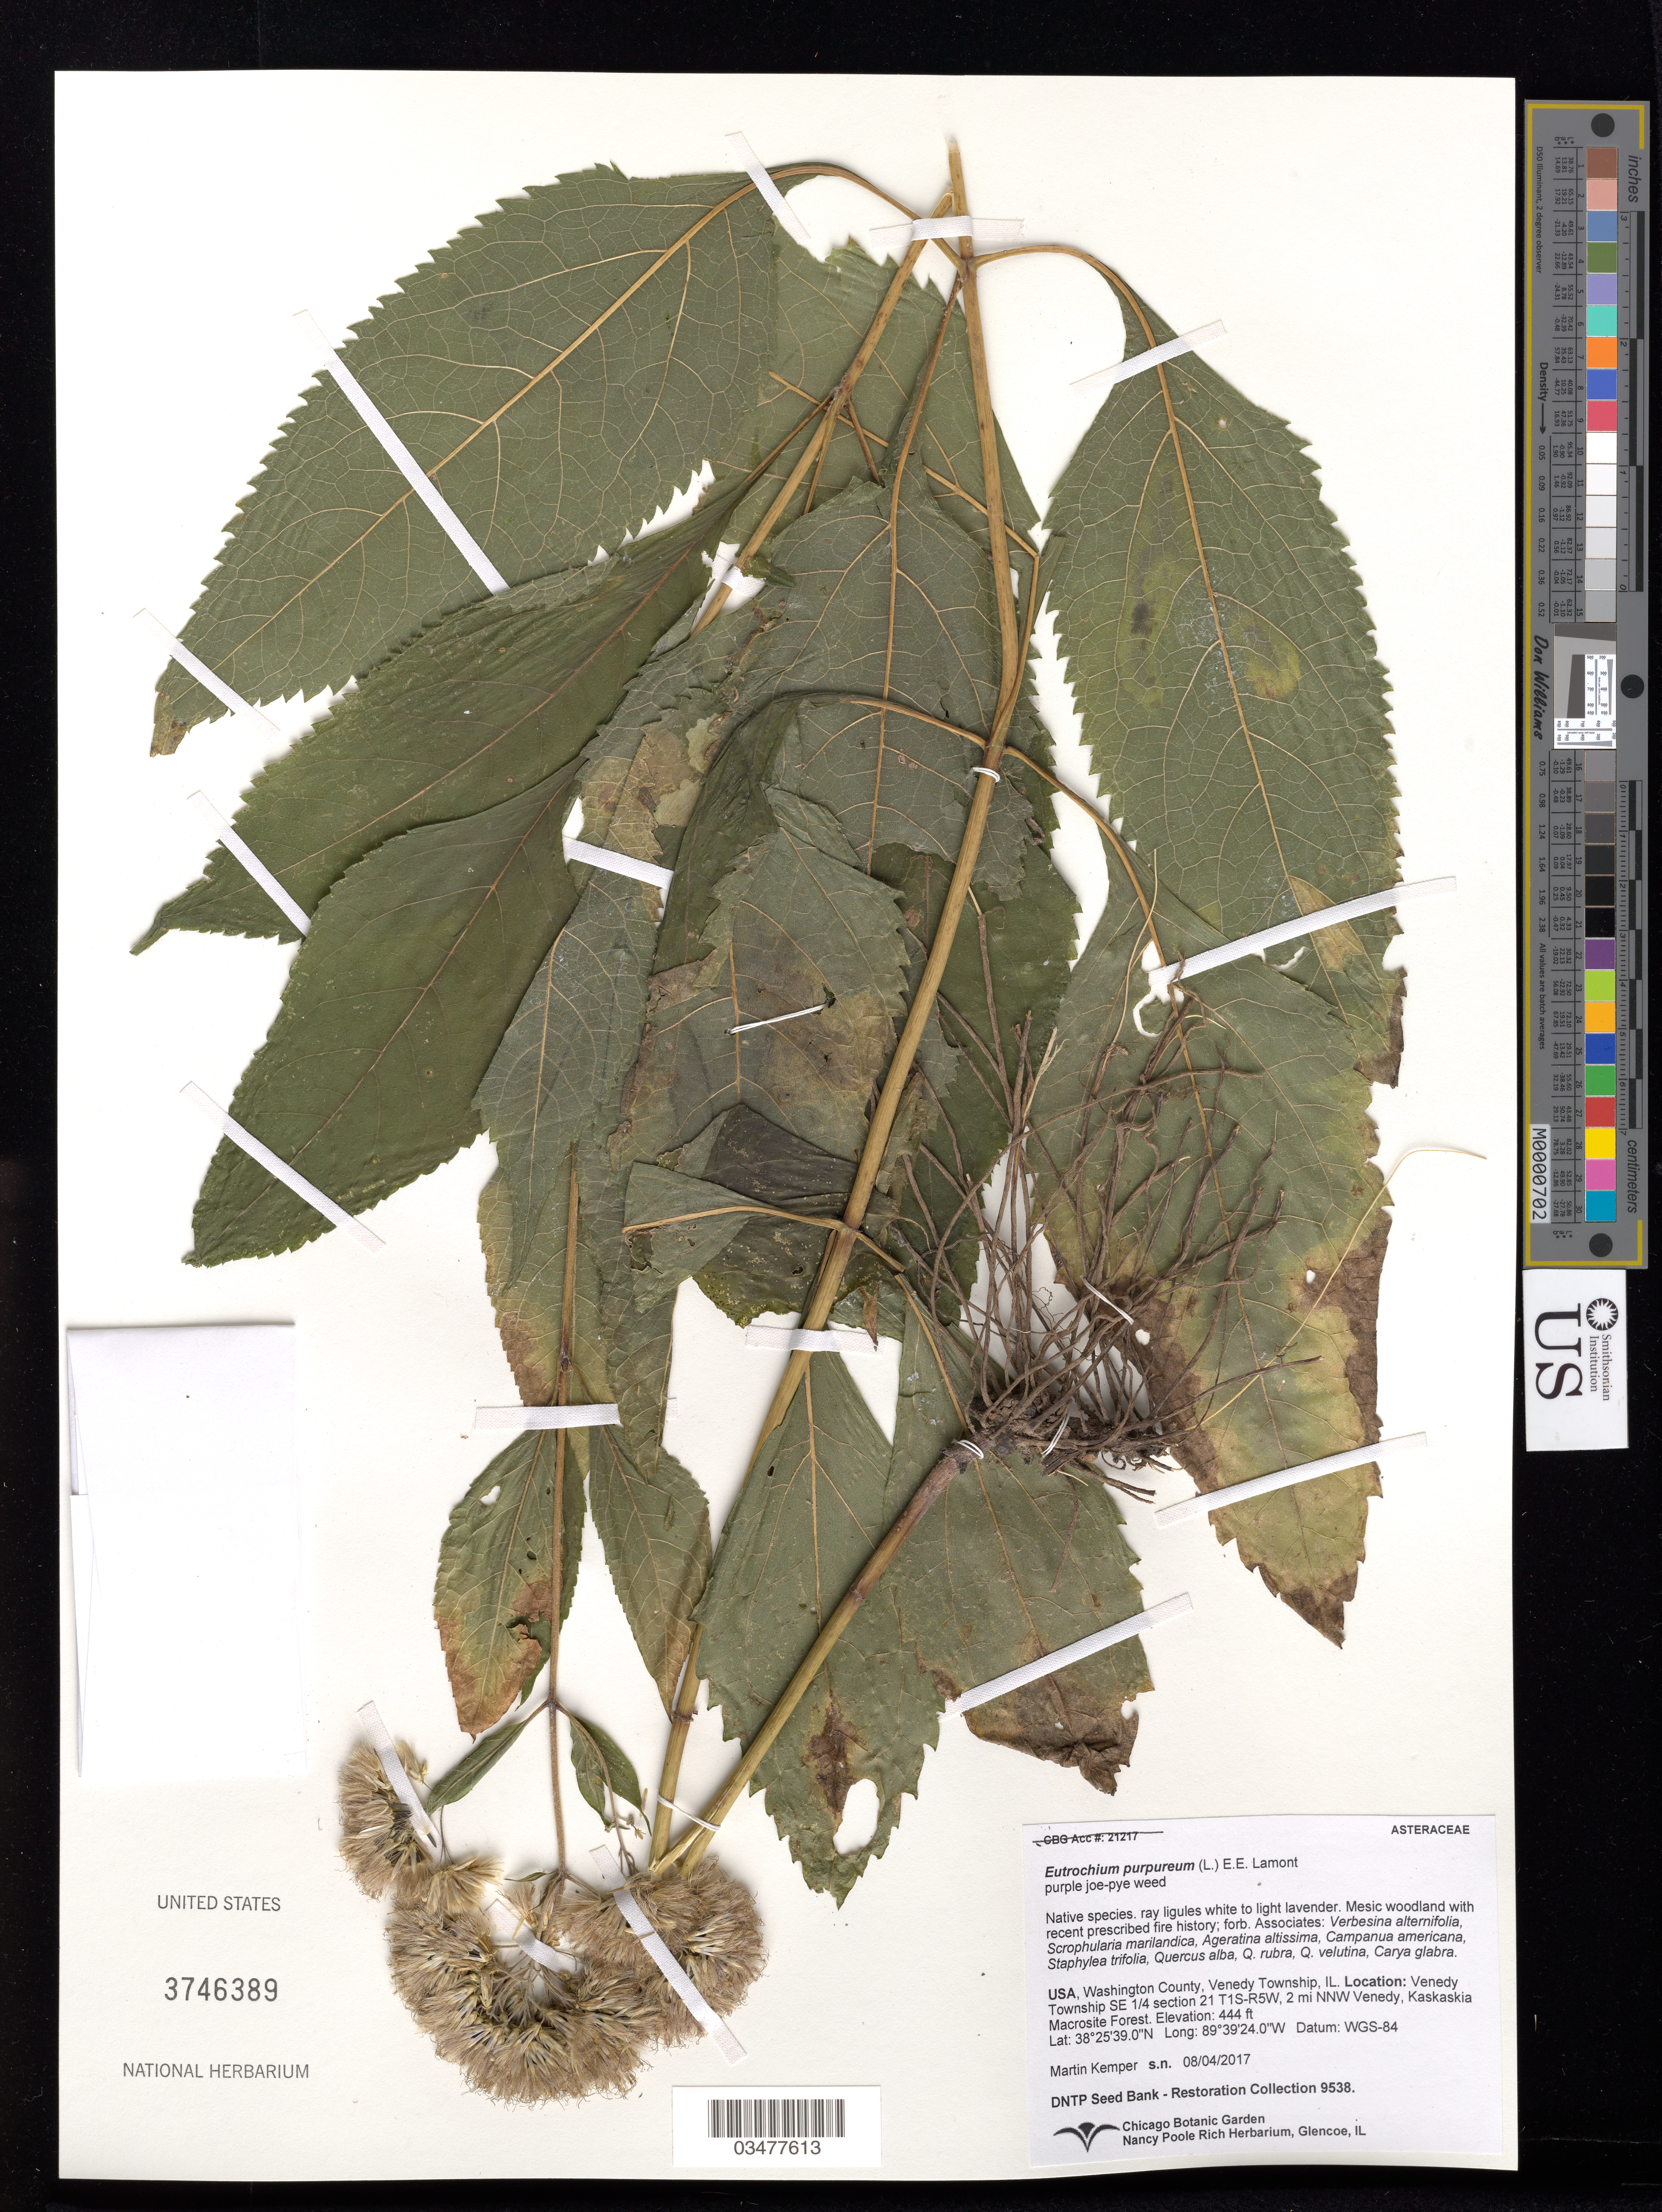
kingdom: Plantae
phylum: Tracheophyta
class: Magnoliopsida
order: Asterales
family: Asteraceae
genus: Eutrochium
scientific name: Eutrochium purpureum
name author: (L.) E.E. Lamont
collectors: M. Kemper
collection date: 2017-08-04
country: United States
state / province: Illinois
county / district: Washington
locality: Kaskaskia Macrosite Forest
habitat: Mesic woodland with recent fire history. With Staphyles trifolia, Ageratina altissima, Carya glabra, etc.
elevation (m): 135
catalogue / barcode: US 3746389